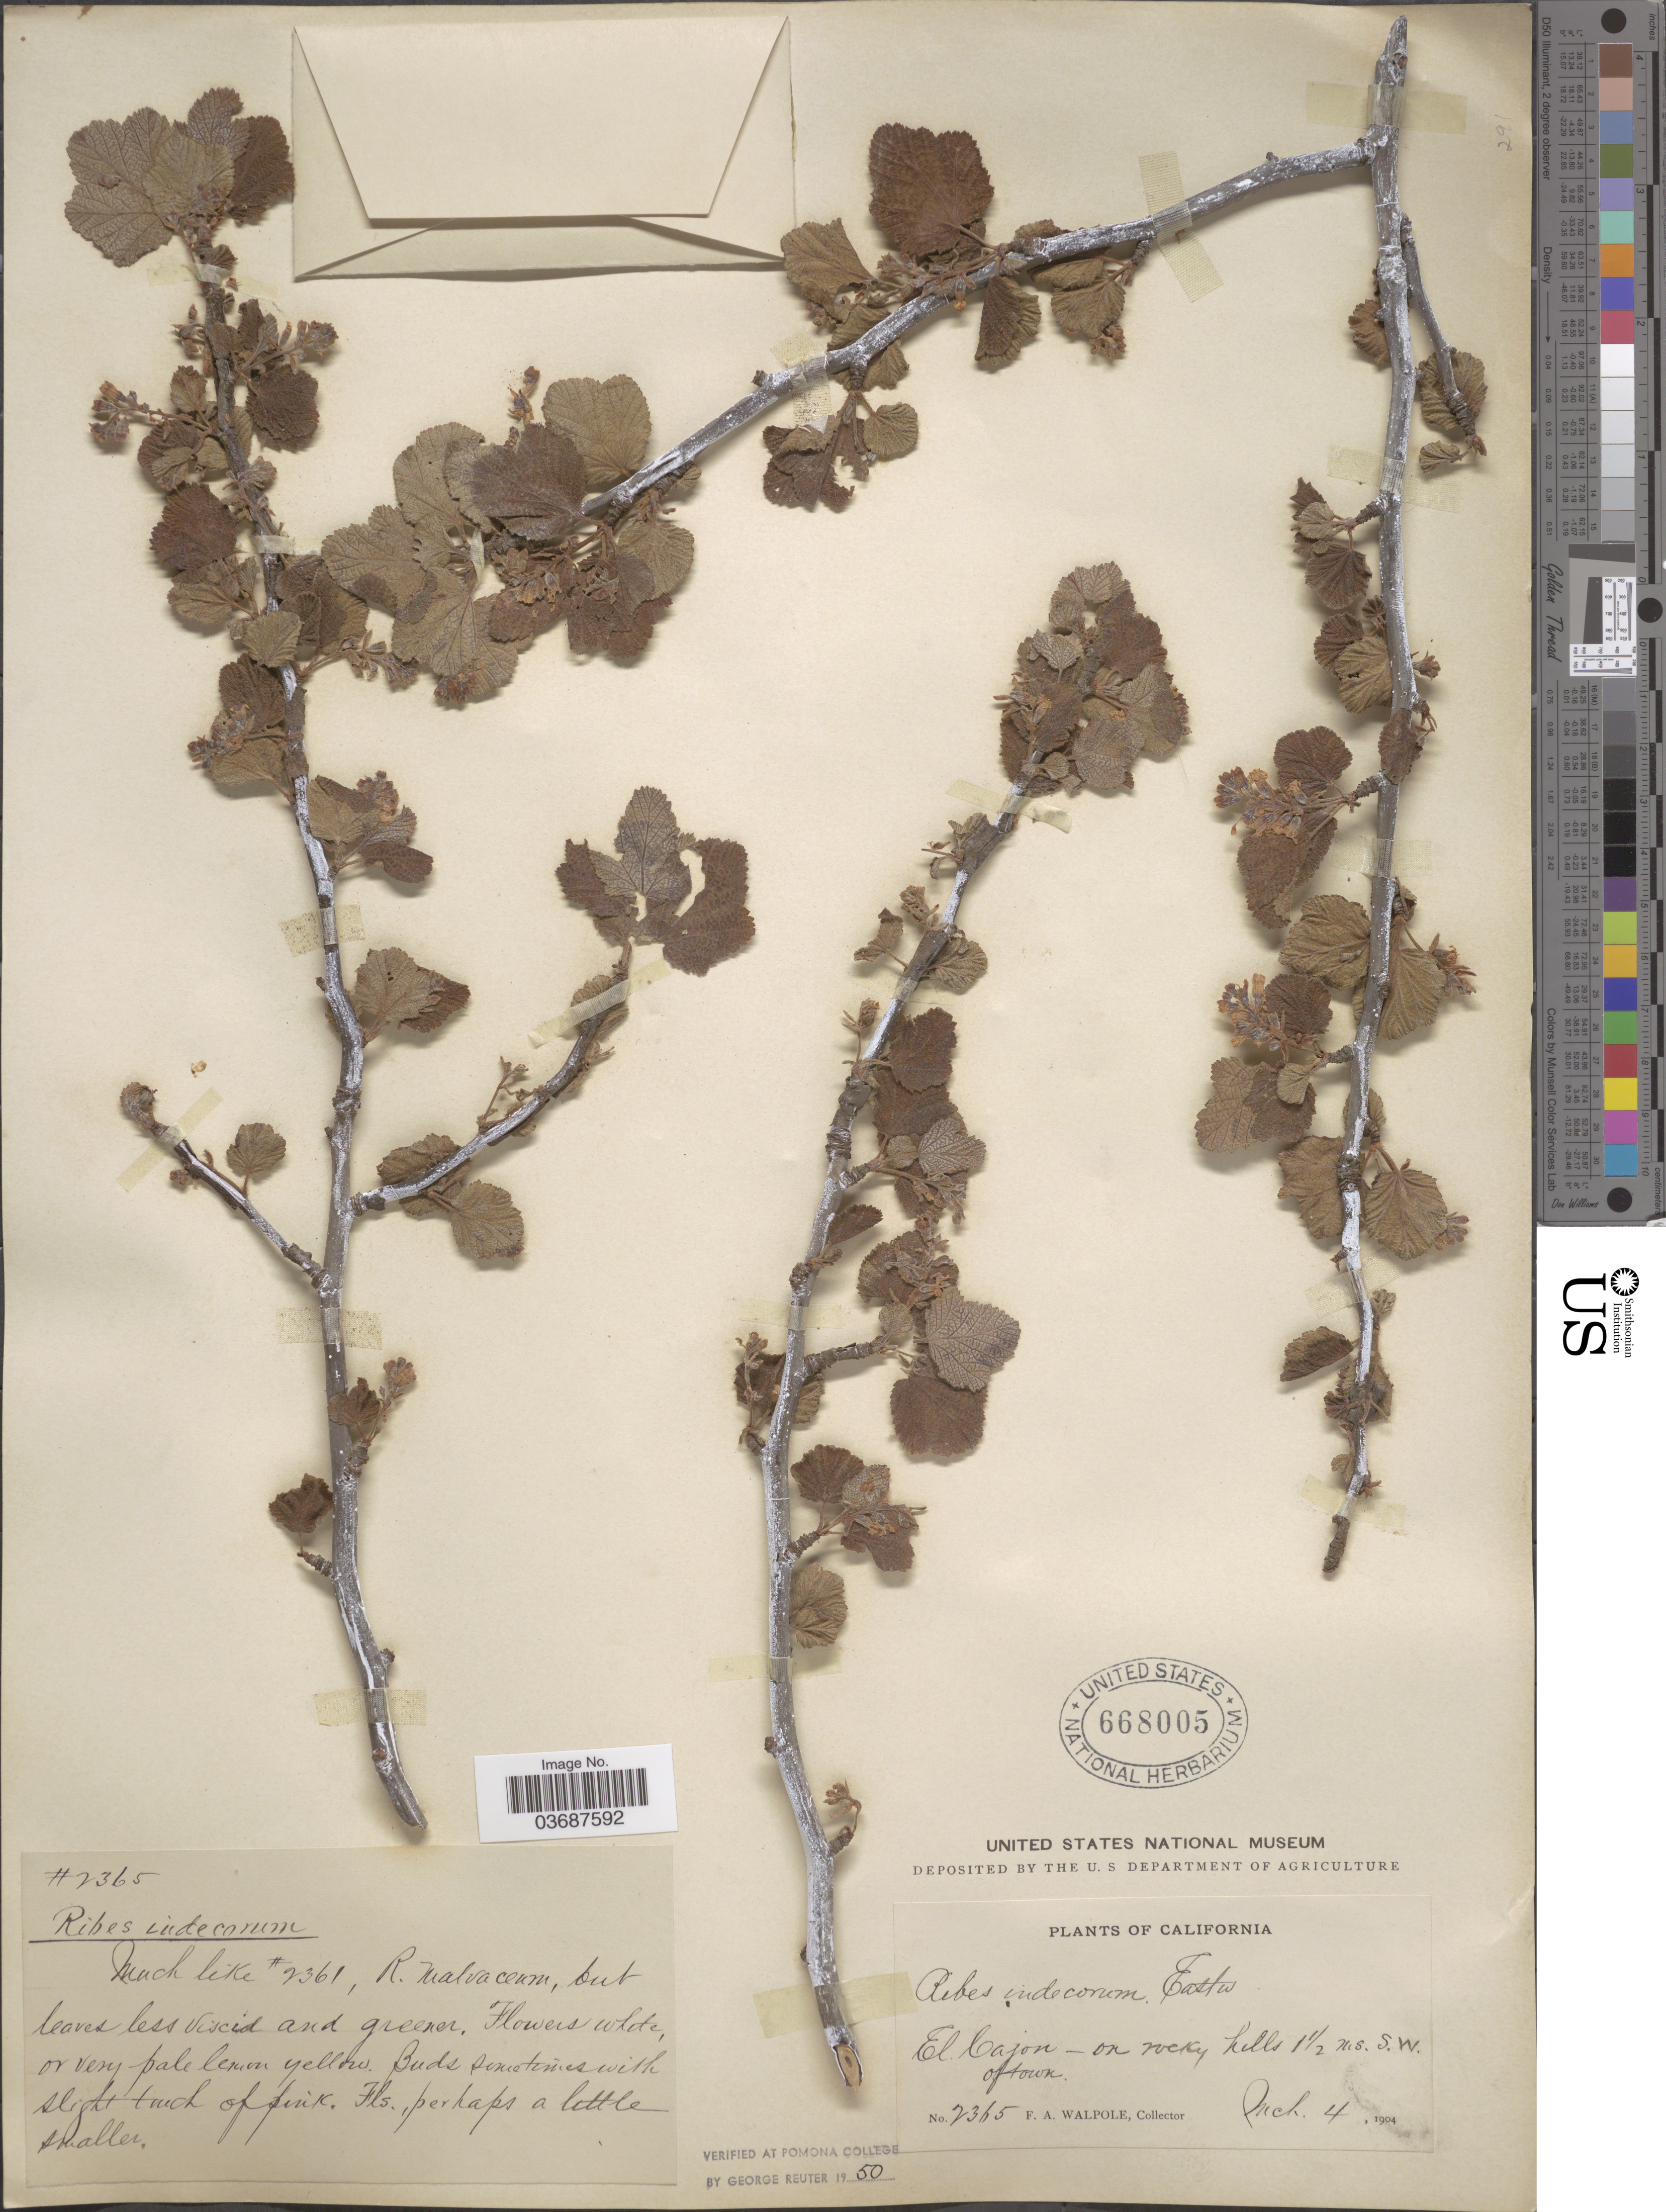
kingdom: Plantae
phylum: Tracheophyta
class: Magnoliopsida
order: Saxifragales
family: Grossulariaceae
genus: Ribes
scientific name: Ribes indecorum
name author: Eastw.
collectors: F. Walpole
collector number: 2365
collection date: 1904-03-04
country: United States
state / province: California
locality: El Cajon - on rocky hills 1½ ms. S.W. of town.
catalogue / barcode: US 668005